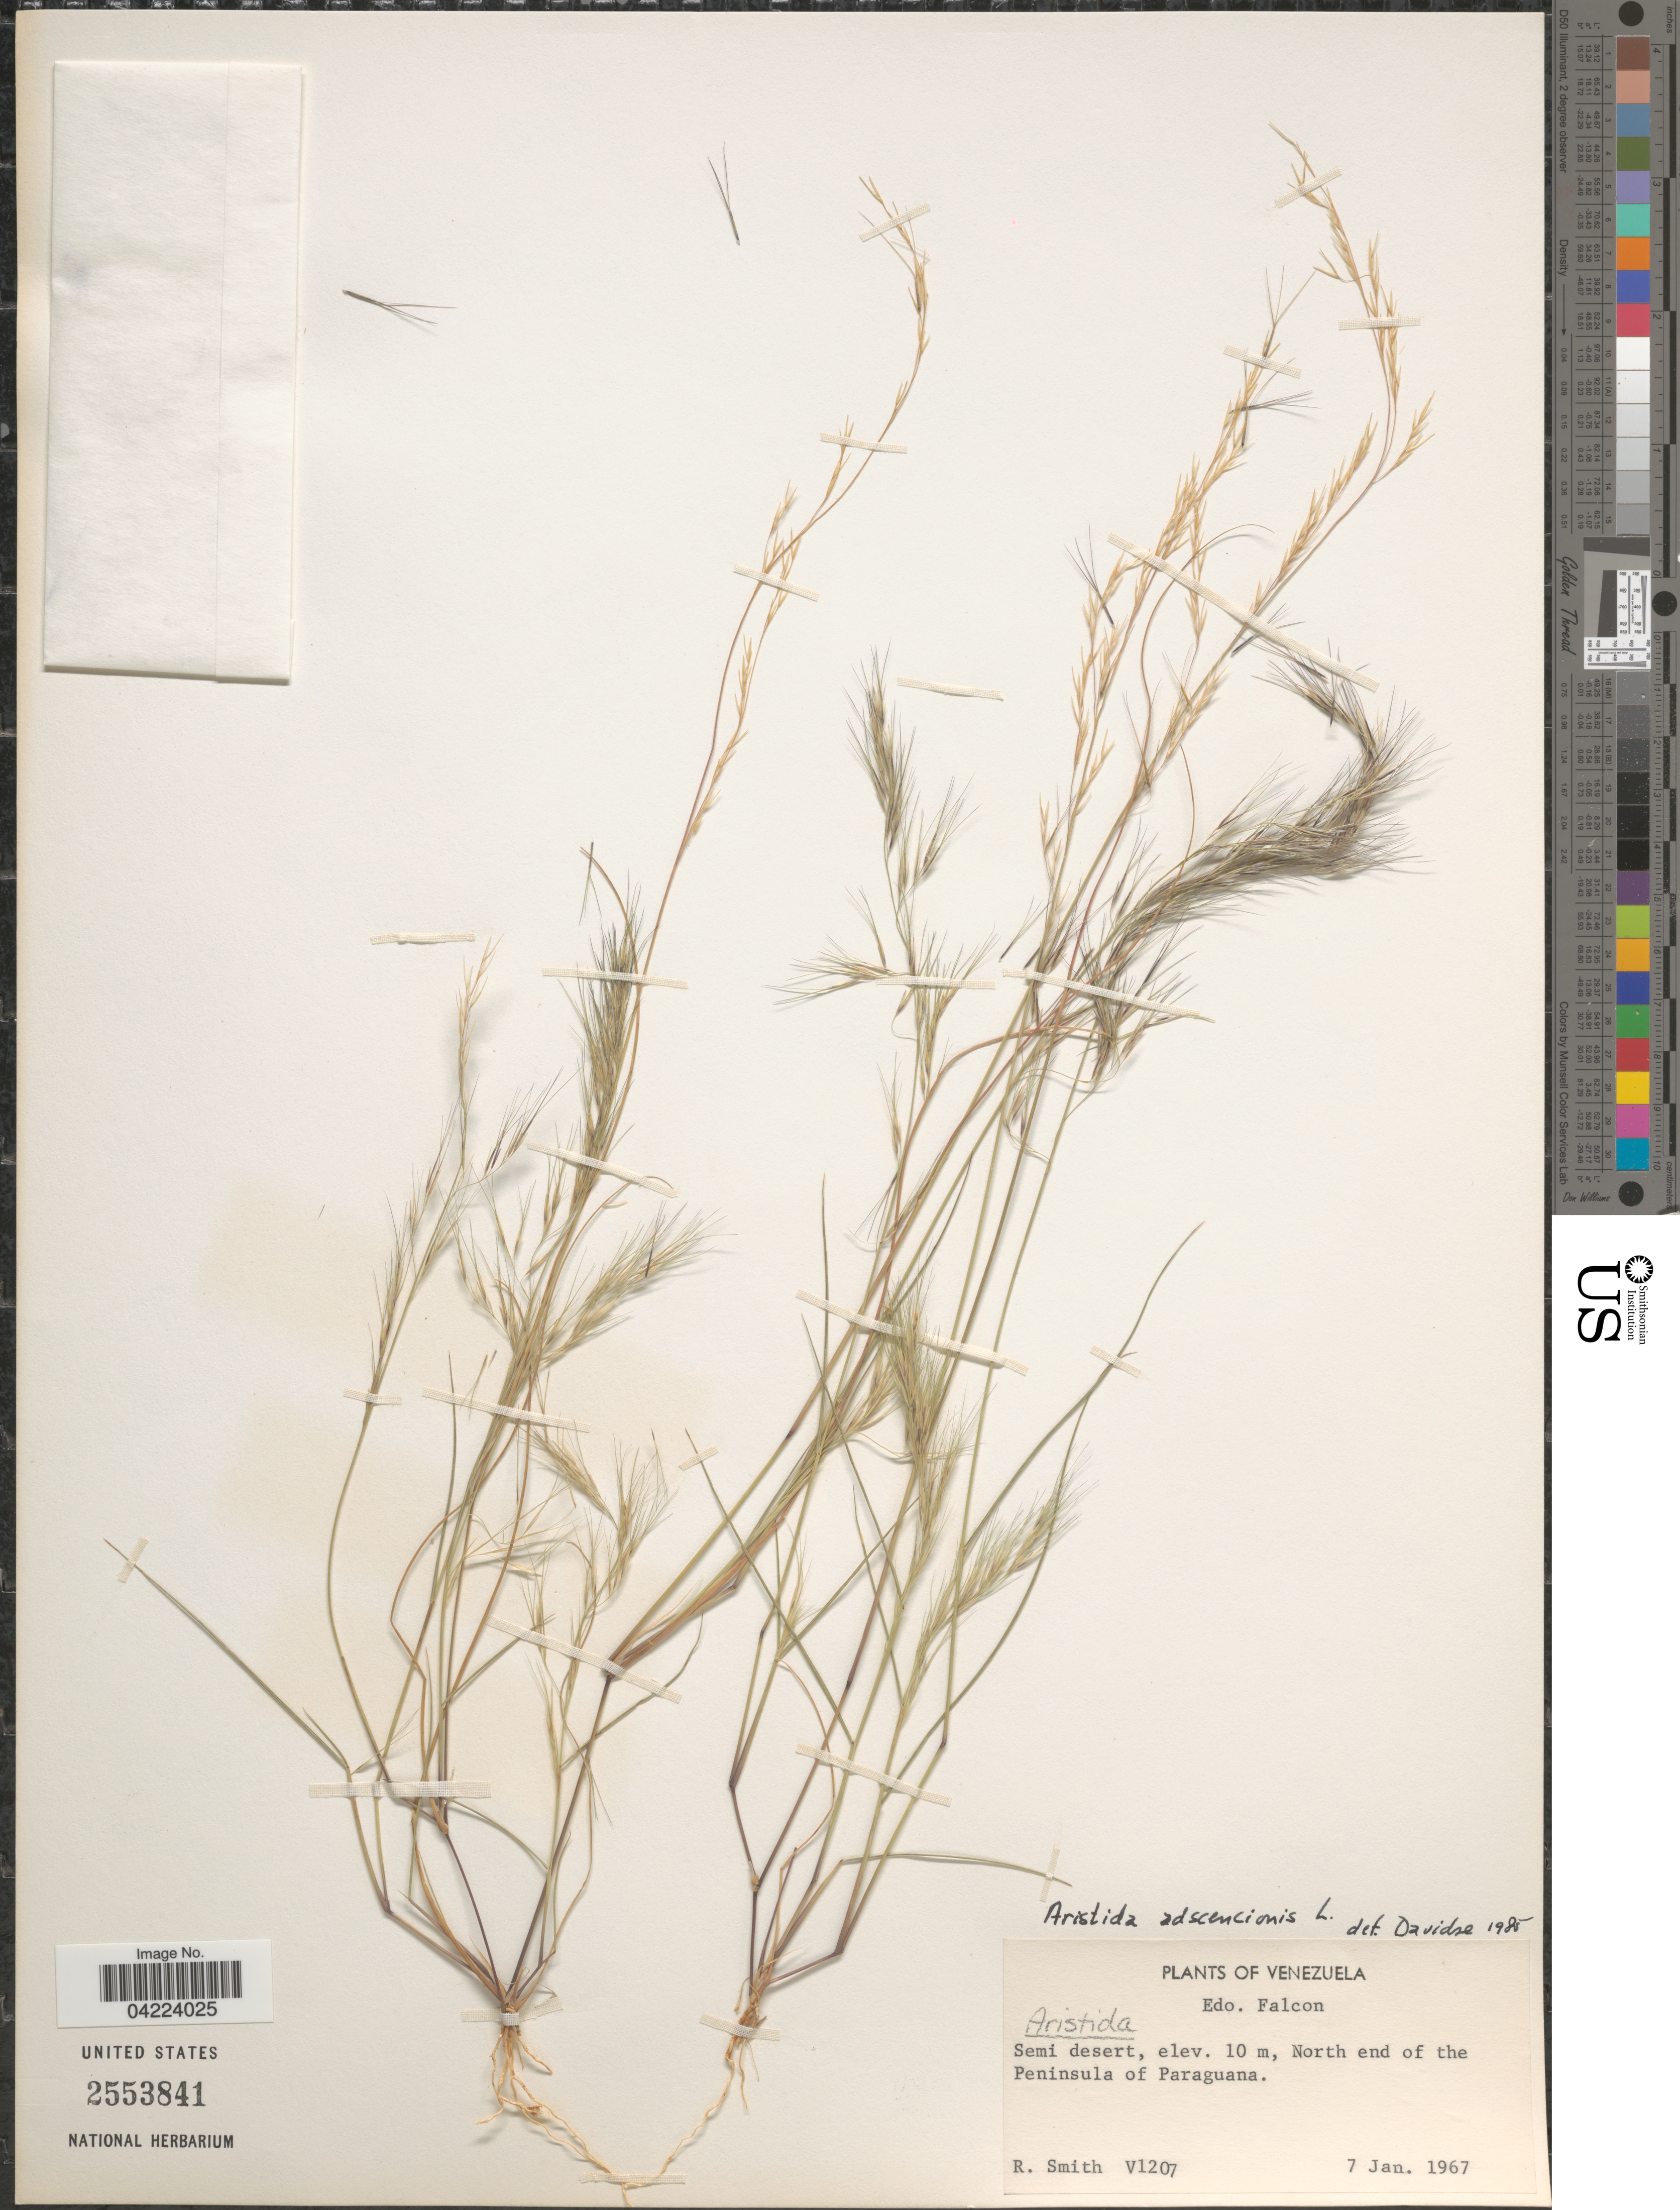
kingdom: Plantae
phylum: Tracheophyta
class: Liliopsida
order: Poales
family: Poaceae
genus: Aristida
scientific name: Aristida adscensionis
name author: L.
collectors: R. Smith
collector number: V1207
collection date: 1967-01-07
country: Venezuela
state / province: Falcon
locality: Semi desert, North end of the Peninsula of Paraguana.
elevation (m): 10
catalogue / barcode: US 2553841